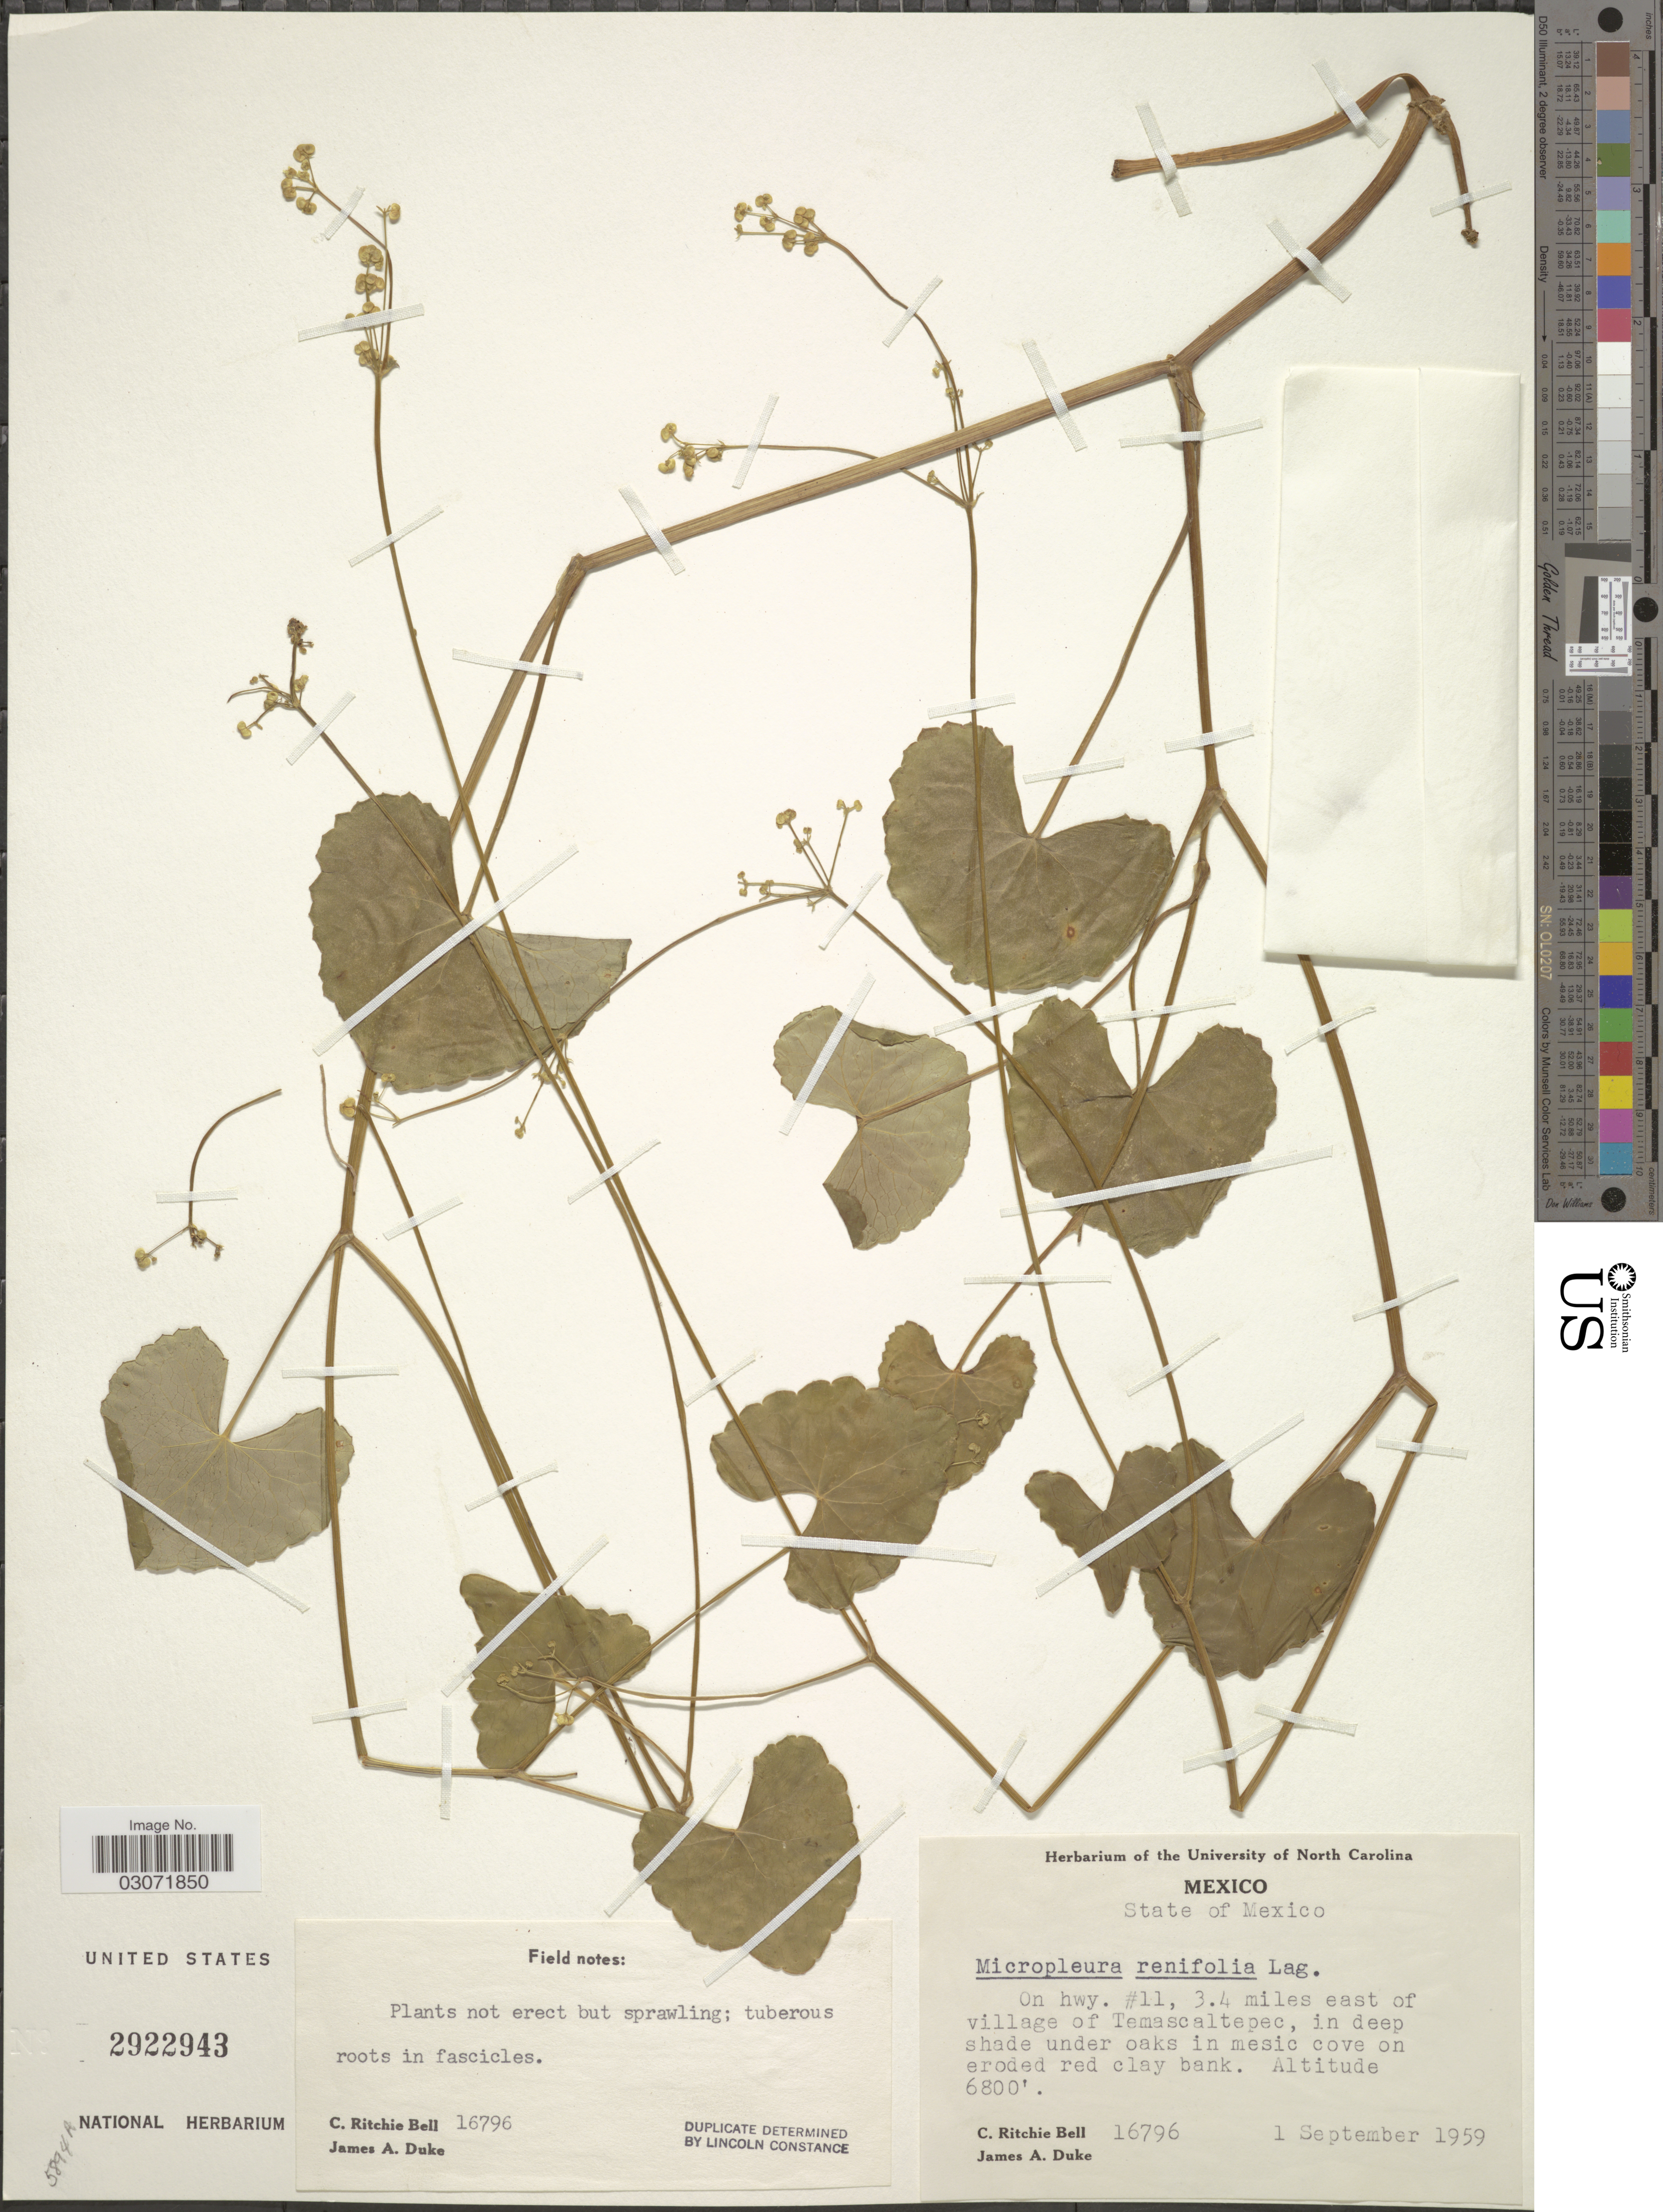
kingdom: Plantae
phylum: Tracheophyta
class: Magnoliopsida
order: Apiales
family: Apiaceae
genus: Centella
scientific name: Centella asiatica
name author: (L.) Urb.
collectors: C. R. Bell & J. A. Duke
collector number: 16796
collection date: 1959-09-01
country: Mexico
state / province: México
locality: On hwy. #11, 3.4 miles east of village of Temascaltepec.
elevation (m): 2073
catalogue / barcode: US 2922943